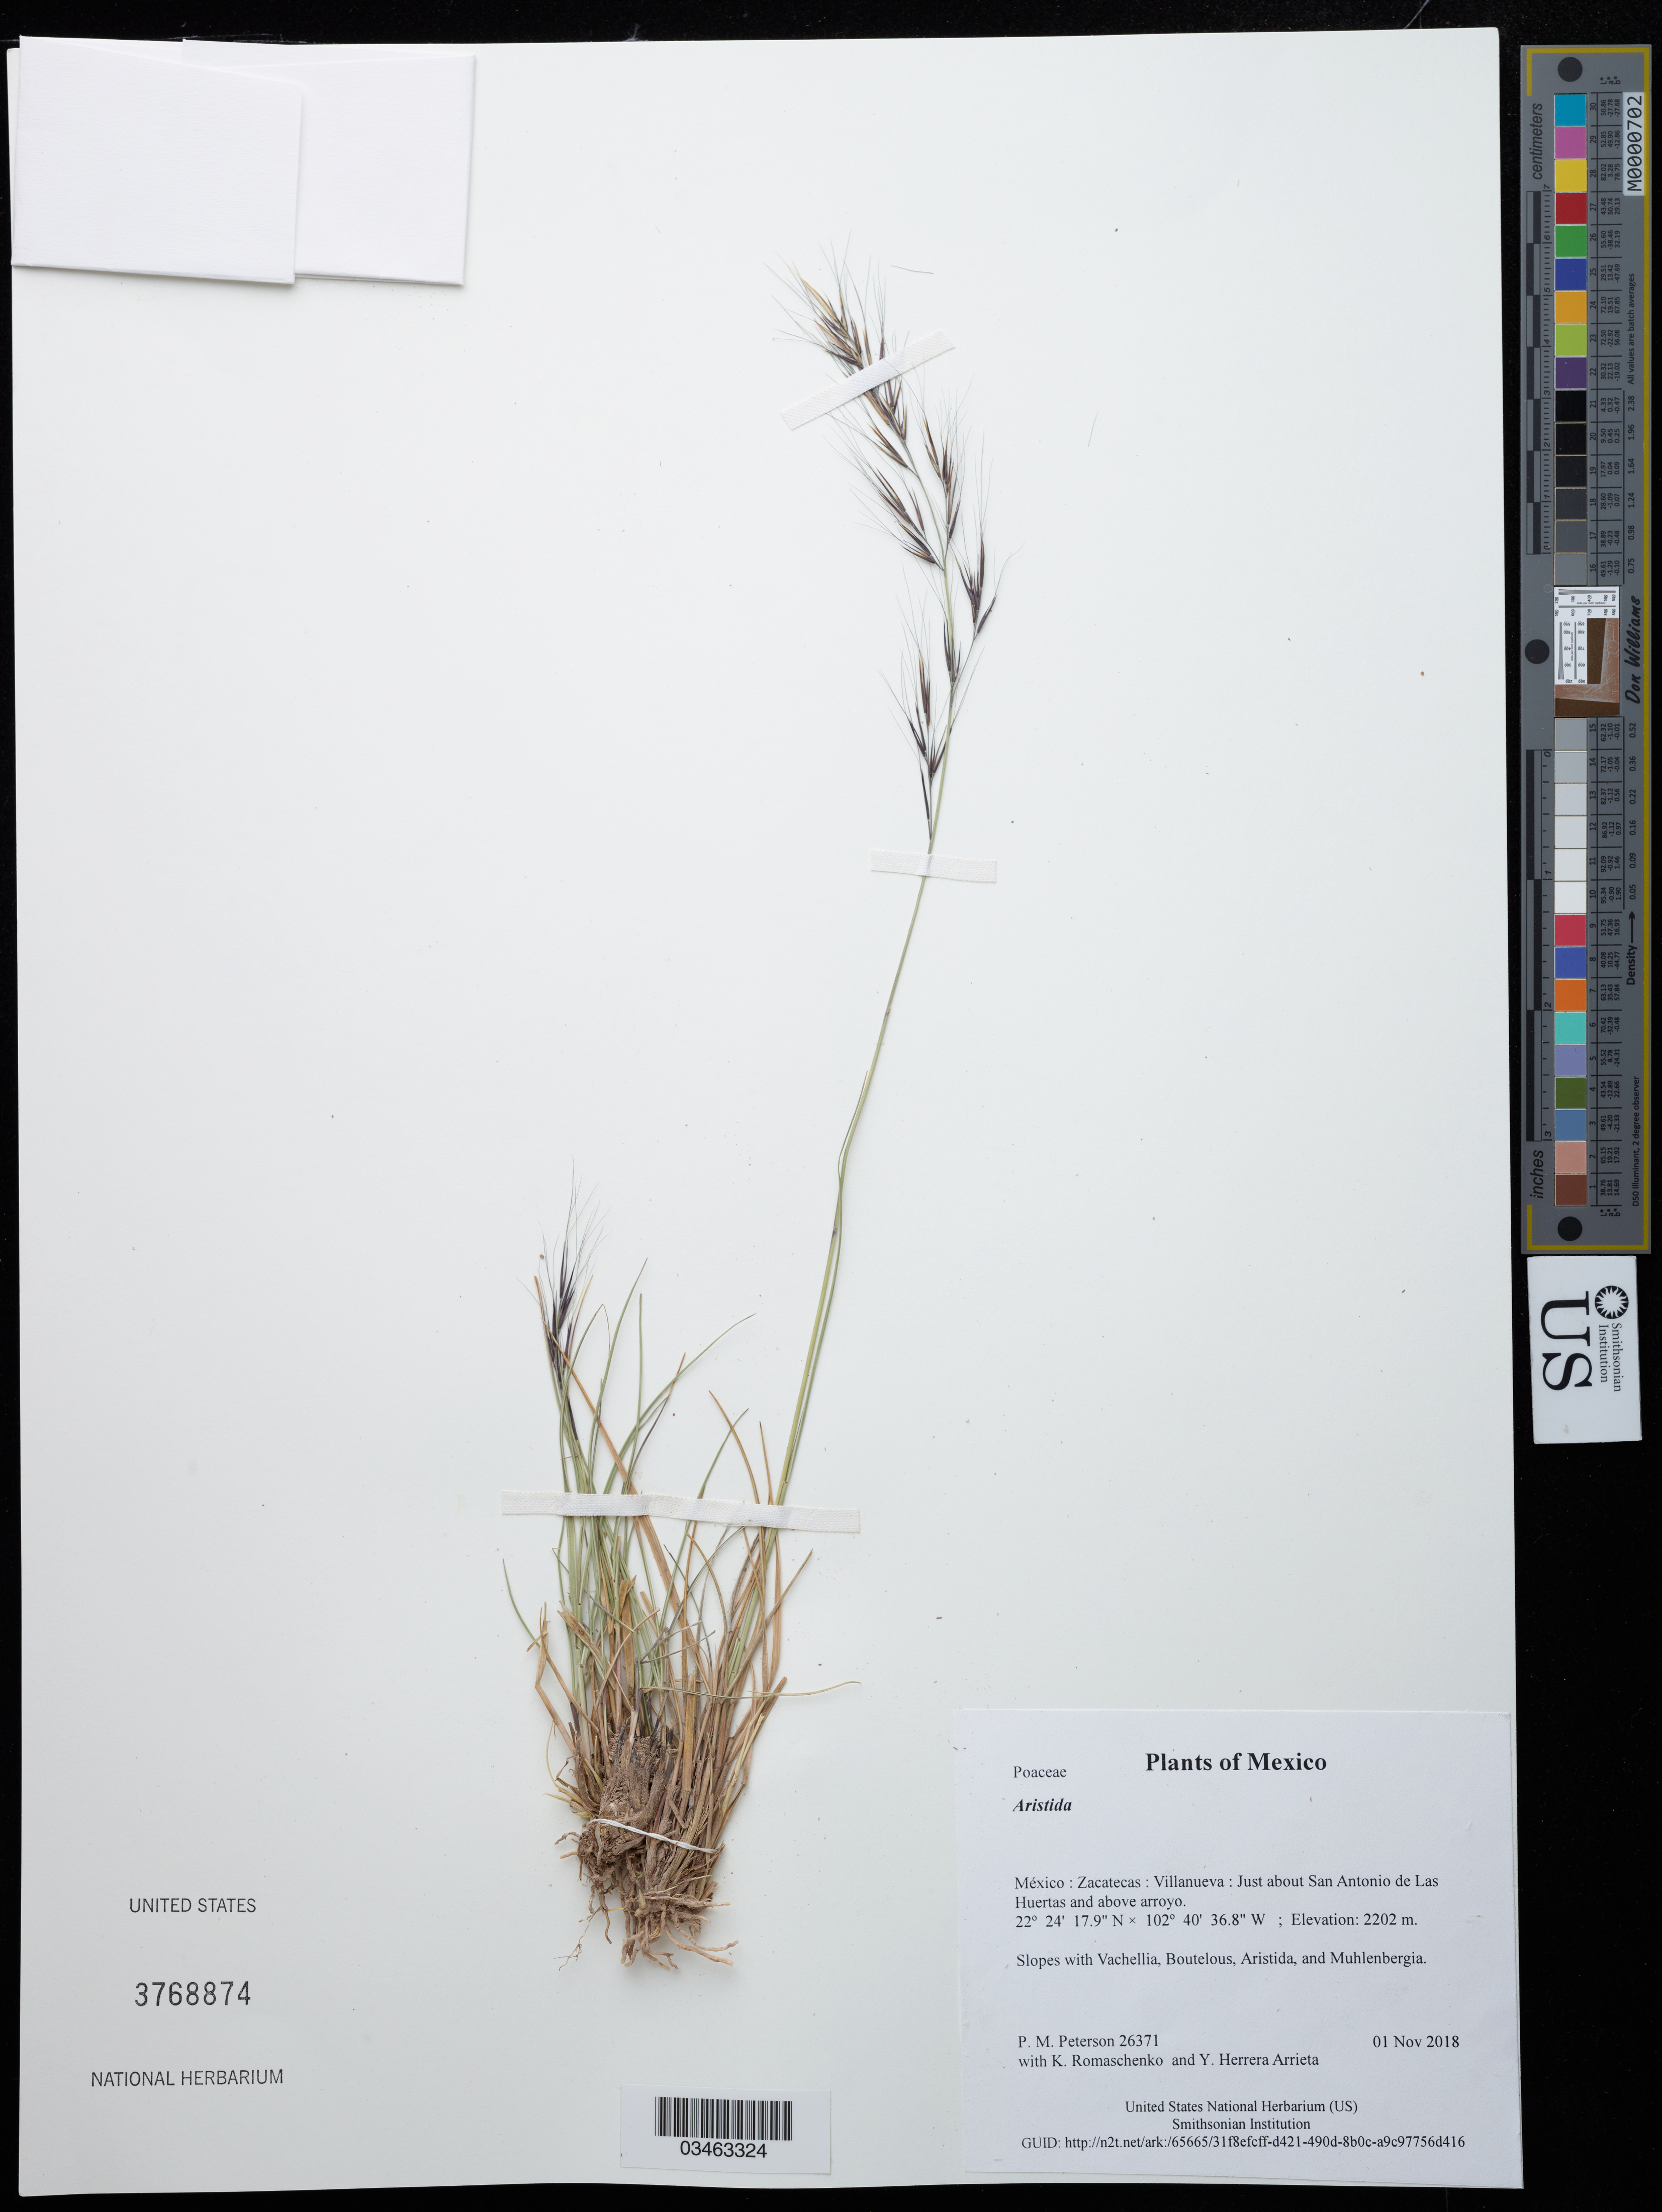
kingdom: Plantae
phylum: Tracheophyta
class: Liliopsida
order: Poales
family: Poaceae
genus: Aristida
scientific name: Aristida sp.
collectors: P. M. Peterson, K. Romaschenko & Y. Herrera Arrieta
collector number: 26371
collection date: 2018-11-01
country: México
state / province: Zacatecas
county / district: Villanueva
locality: Just about San Antonio de Las Huertas and above arroyo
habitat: Slopes with Vachellia, Boutelous, Aristida, and Muhlenbergia.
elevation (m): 2202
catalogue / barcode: US 3768874